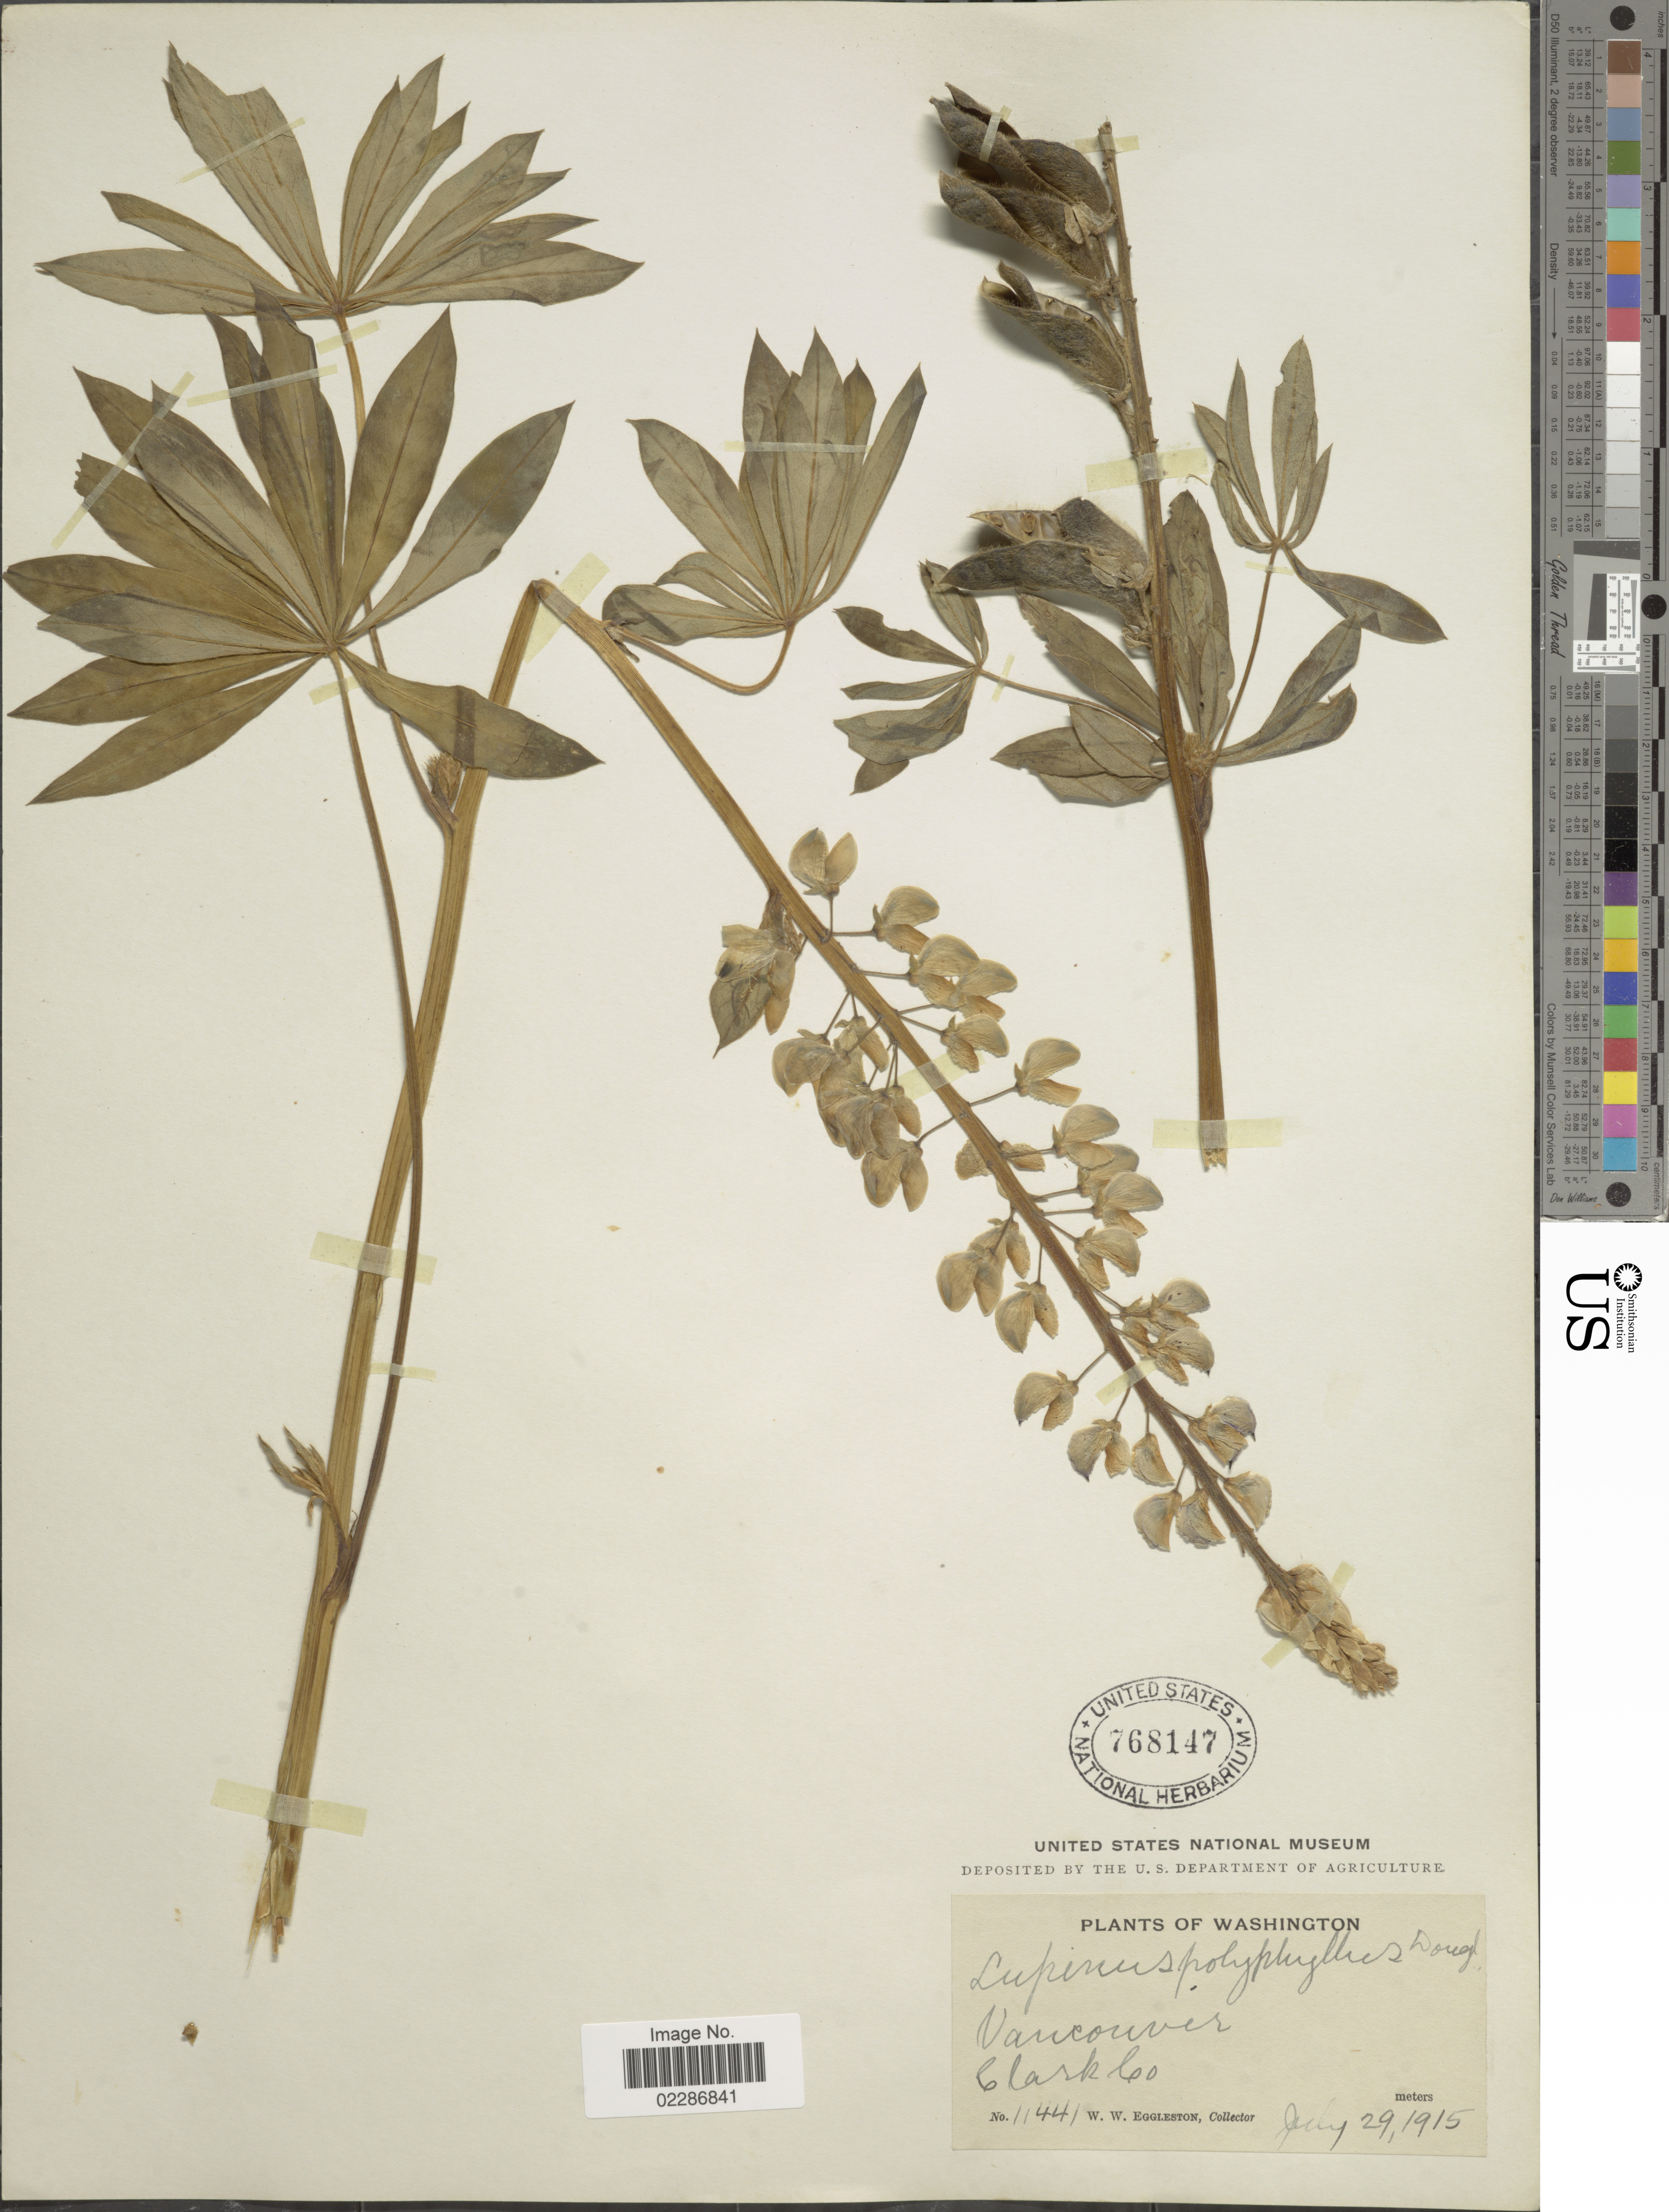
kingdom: Plantae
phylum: Tracheophyta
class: Magnoliopsida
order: Fabales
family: Fabaceae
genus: Lupinus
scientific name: Lupinus polyphyllus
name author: Lindl.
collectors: W. W. Eggleston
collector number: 11441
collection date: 1915-07-29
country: United States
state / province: Washington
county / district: Clark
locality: Vancouver, Clark Co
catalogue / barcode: US 768147